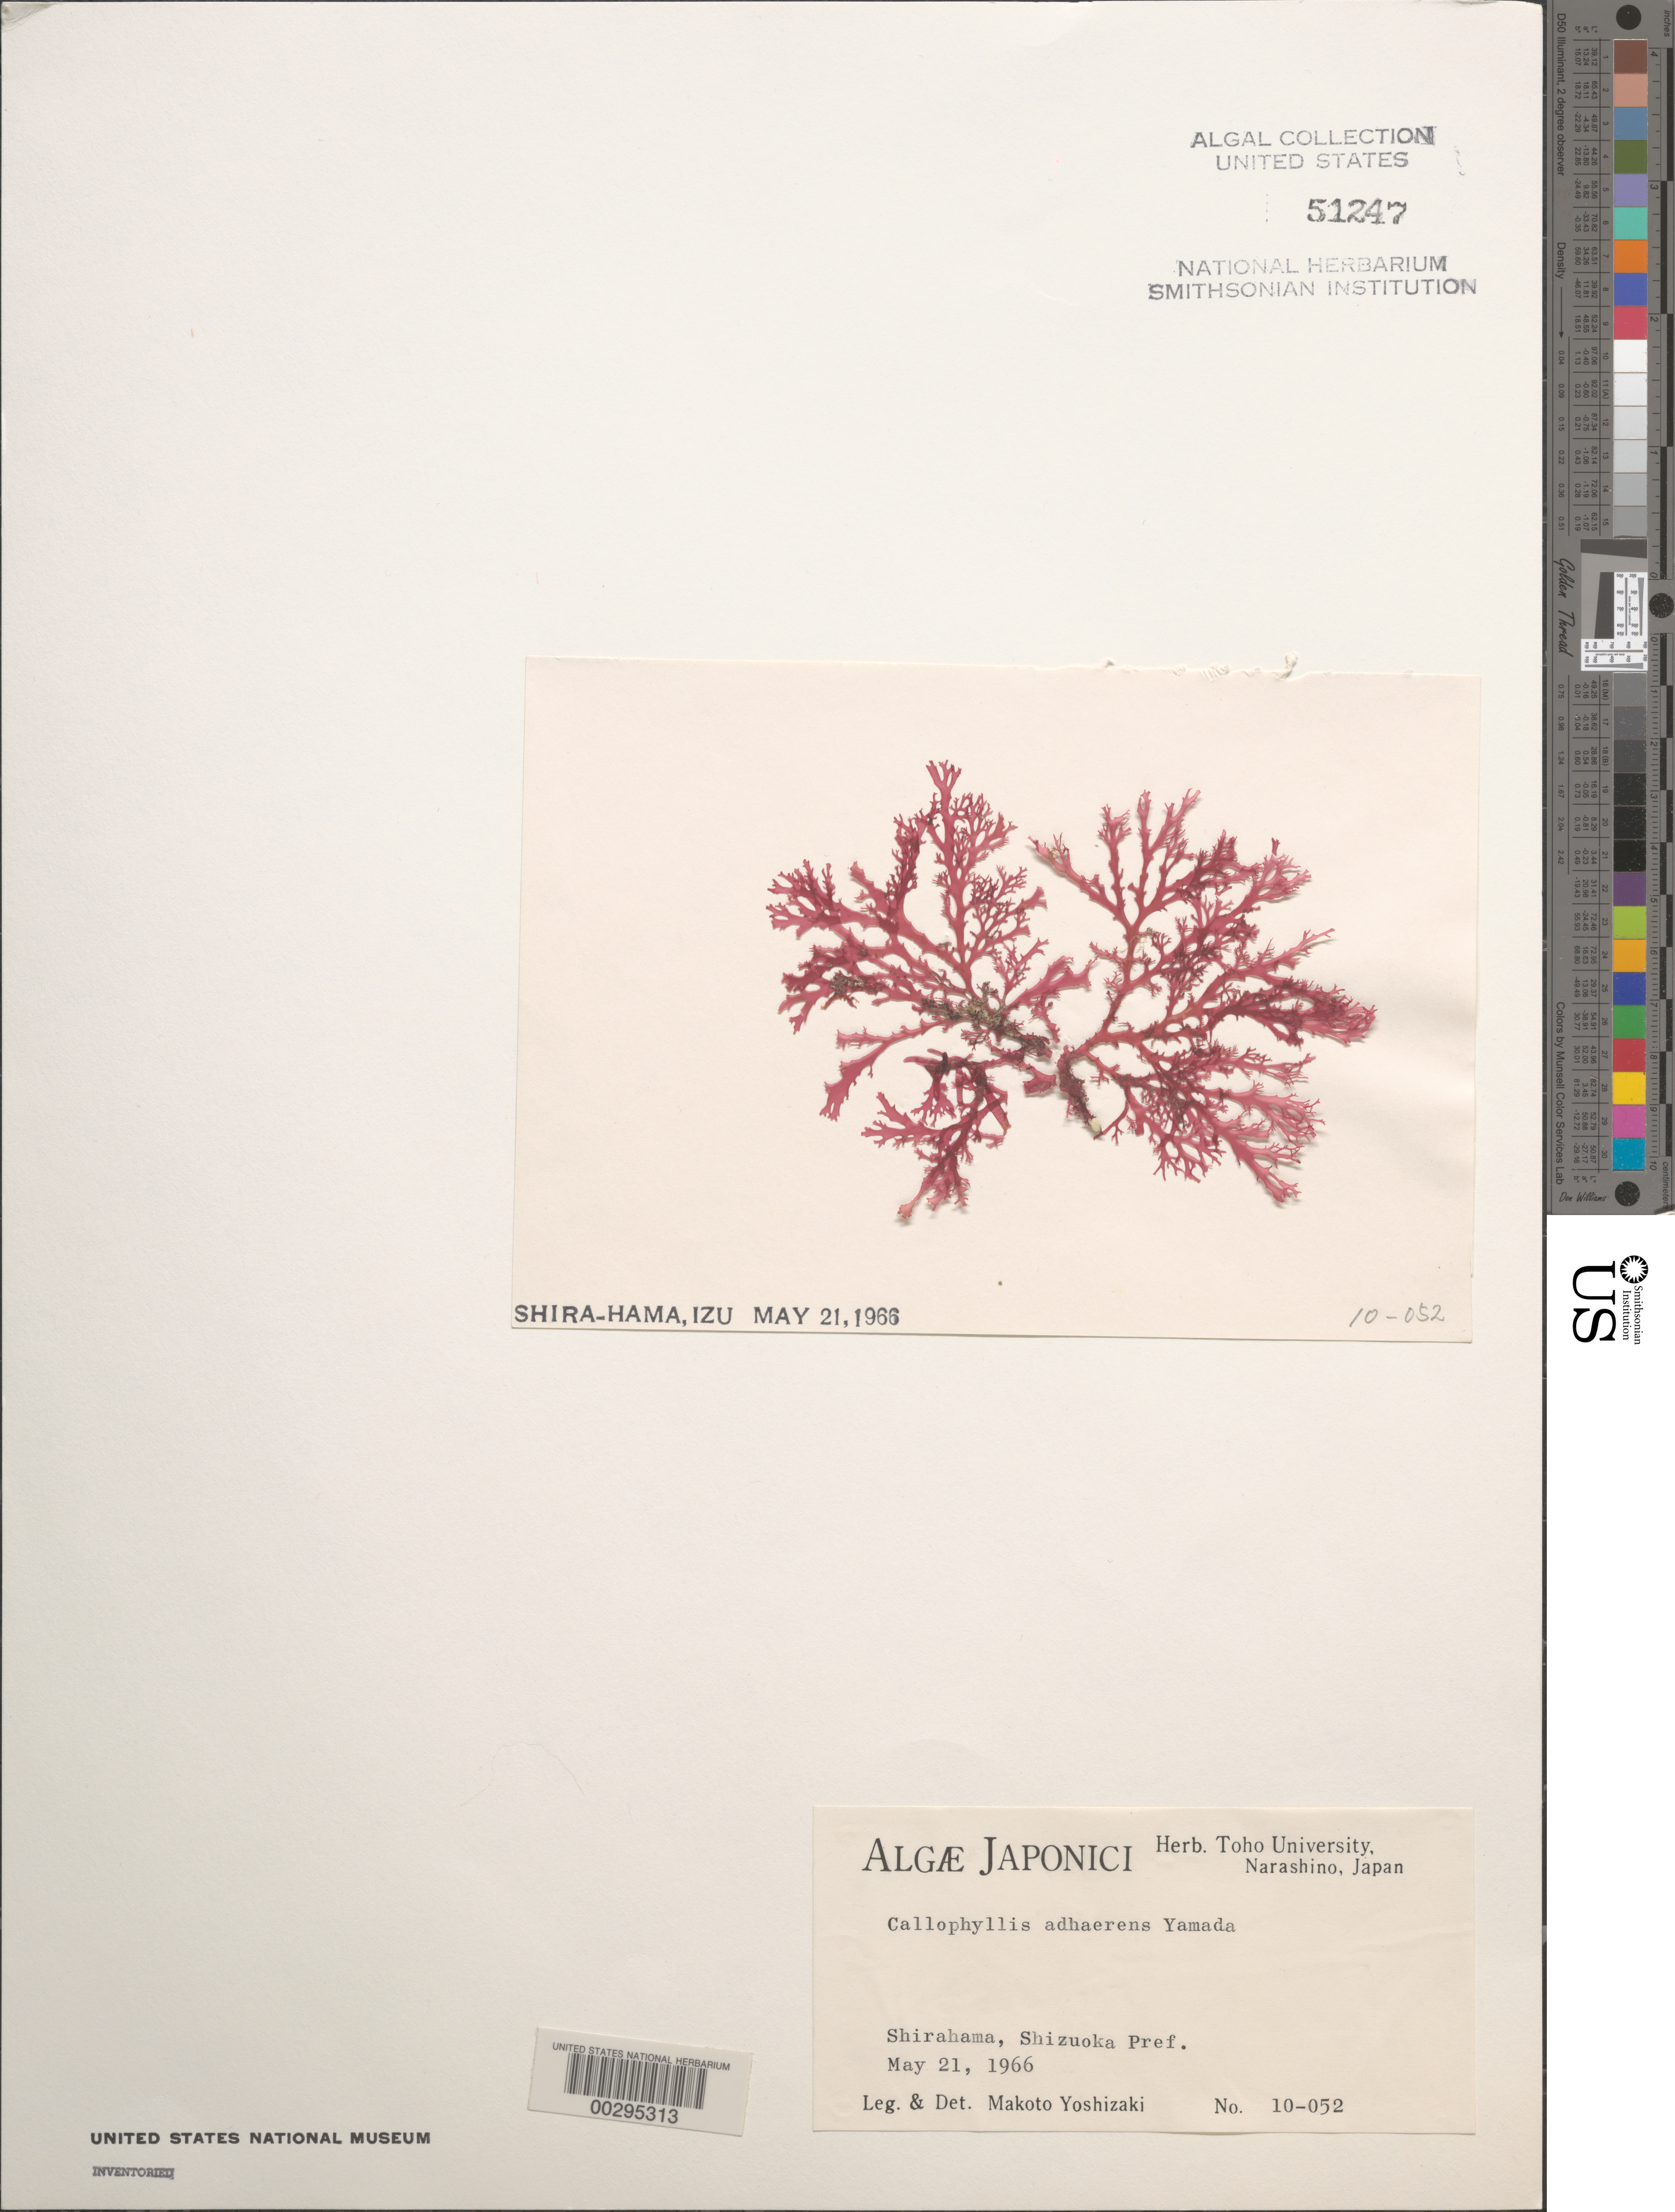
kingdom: Plantae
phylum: Rhodophyta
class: Florideophyceae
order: Gigartinales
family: Kallymeniaceae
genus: Callophyllis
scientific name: Callophyllis adhaerens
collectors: M. Yoshizaki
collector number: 10-052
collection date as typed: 21 May 1966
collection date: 1966-05-21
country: Japan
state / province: Sizuoka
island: Honshu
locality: Shirahama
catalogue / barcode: US 51247